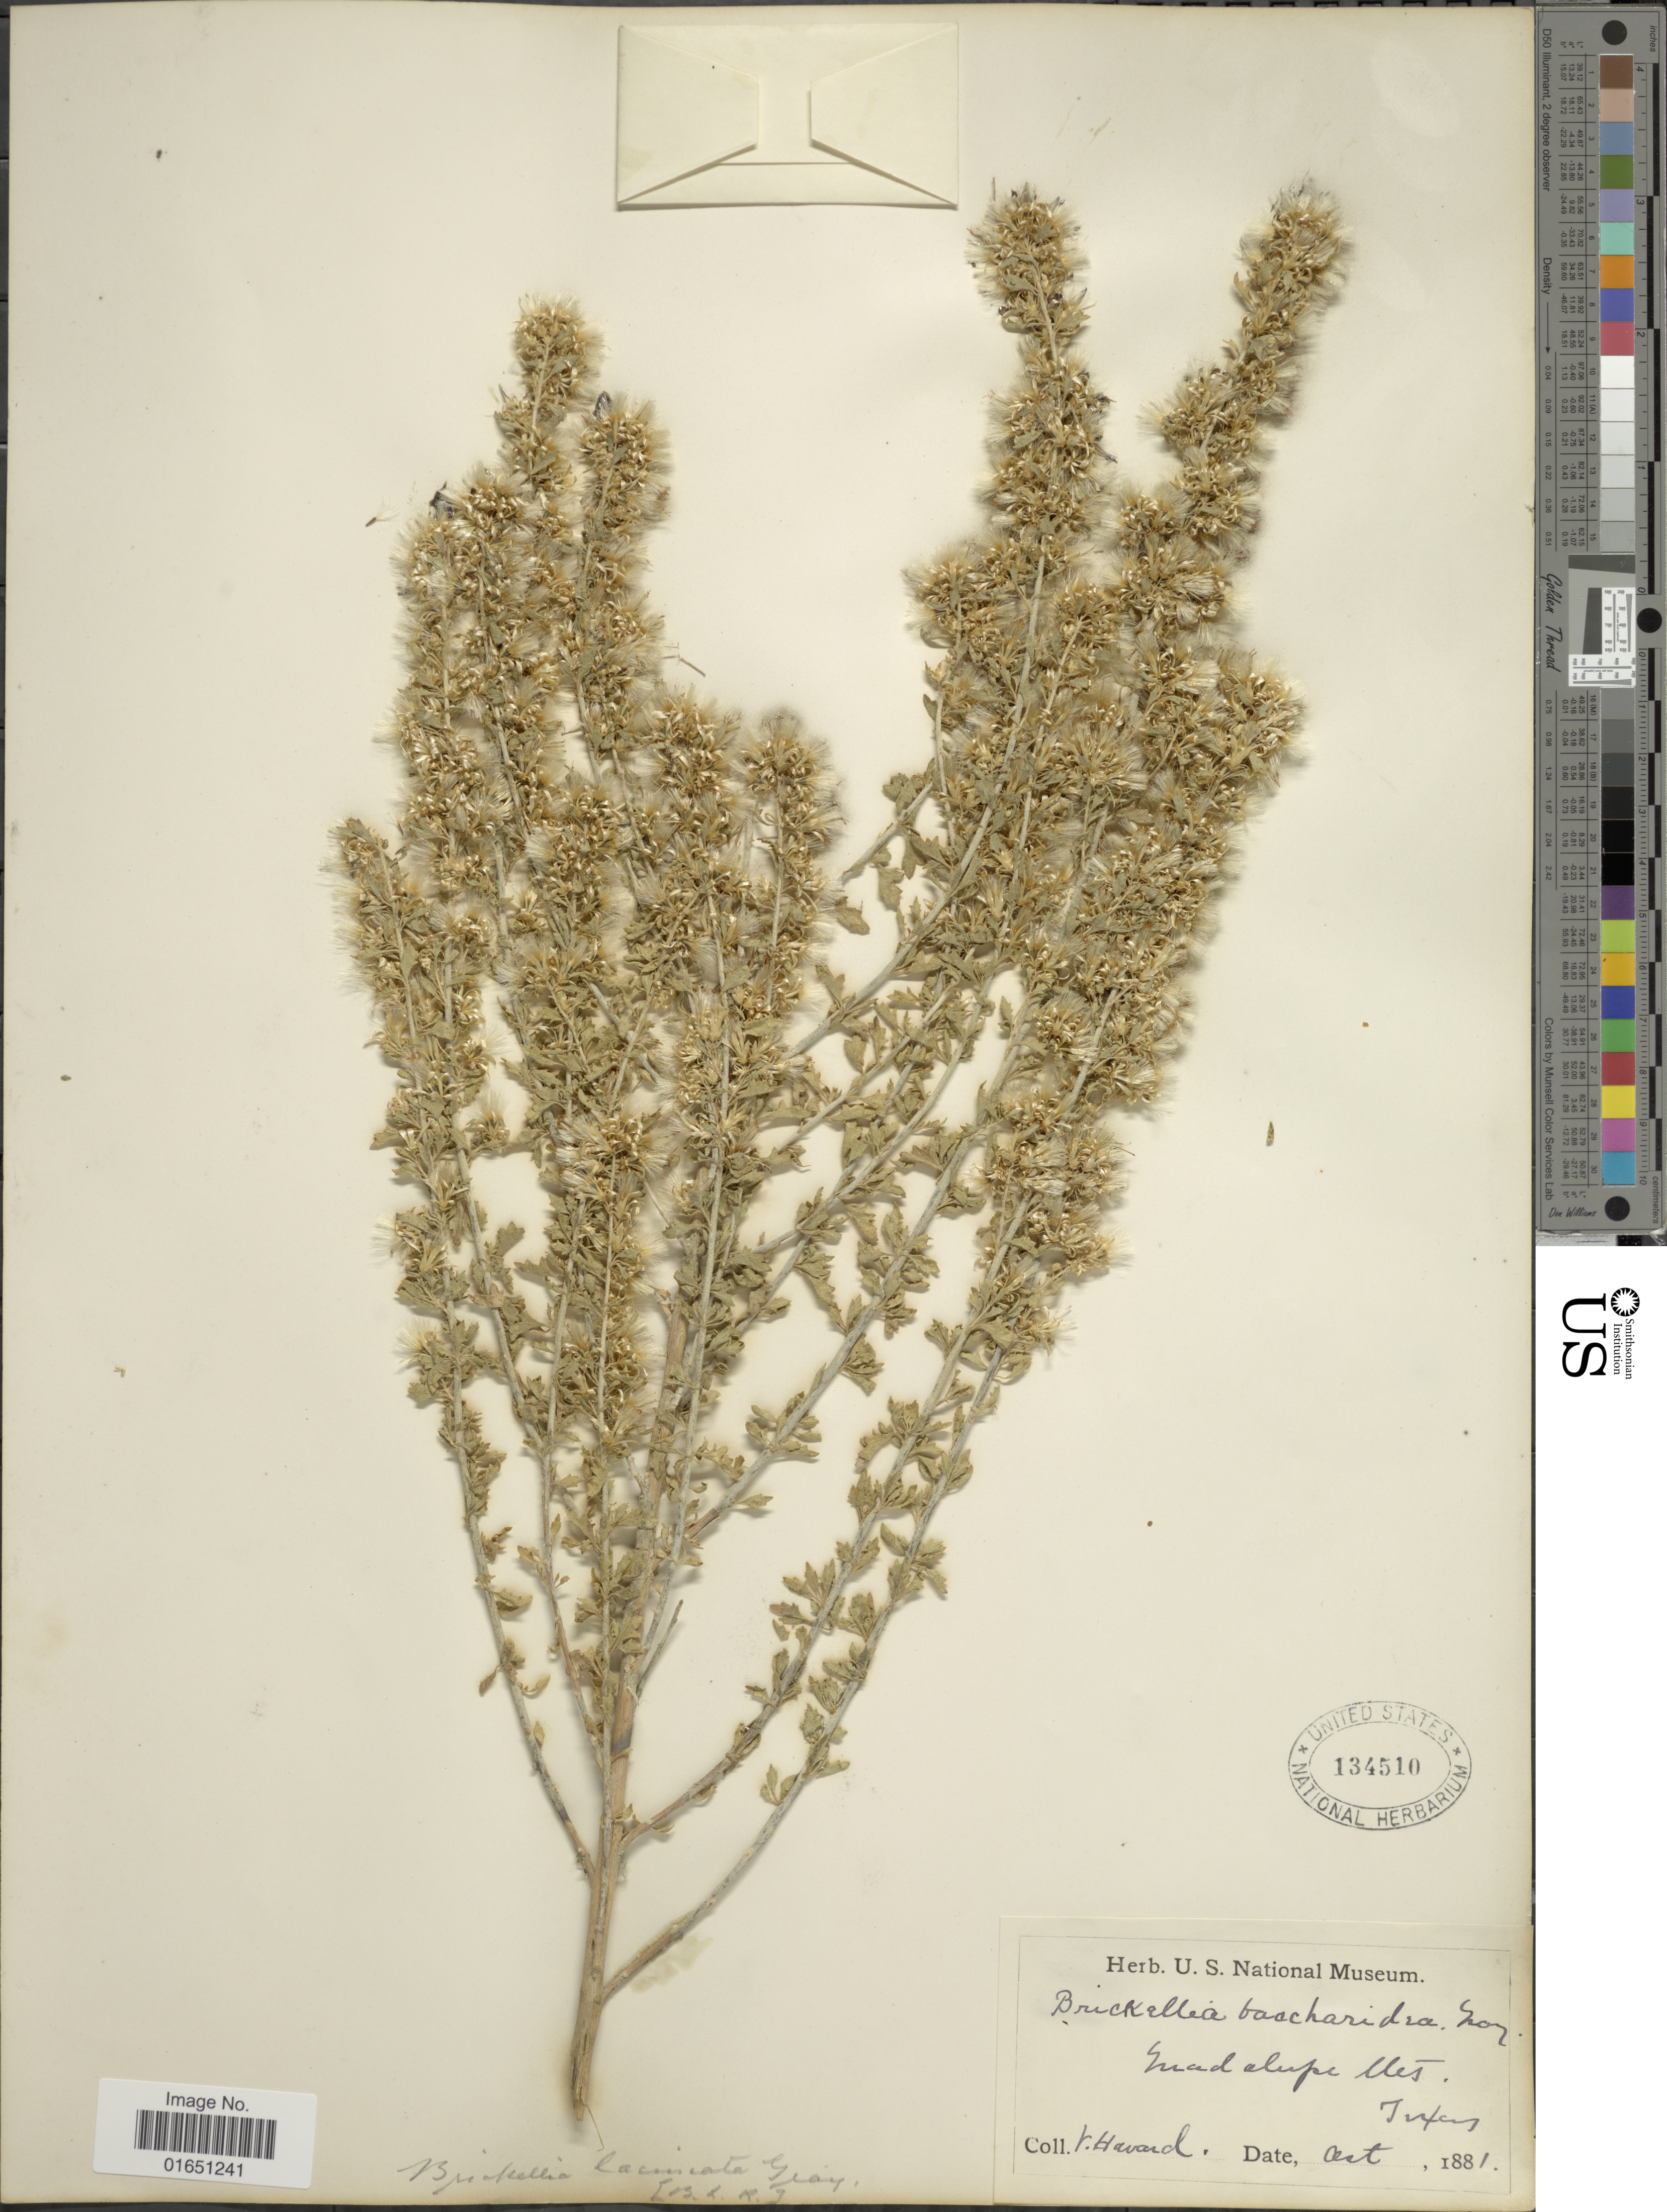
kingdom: Plantae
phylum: Tracheophyta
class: Magnoliopsida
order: Asterales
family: Asteraceae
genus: Brickellia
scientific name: Brickellia laciniata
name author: A. Gray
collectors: V. Havard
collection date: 1881-10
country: United States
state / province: Texas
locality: Guadalupe Mts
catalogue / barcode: US 134510